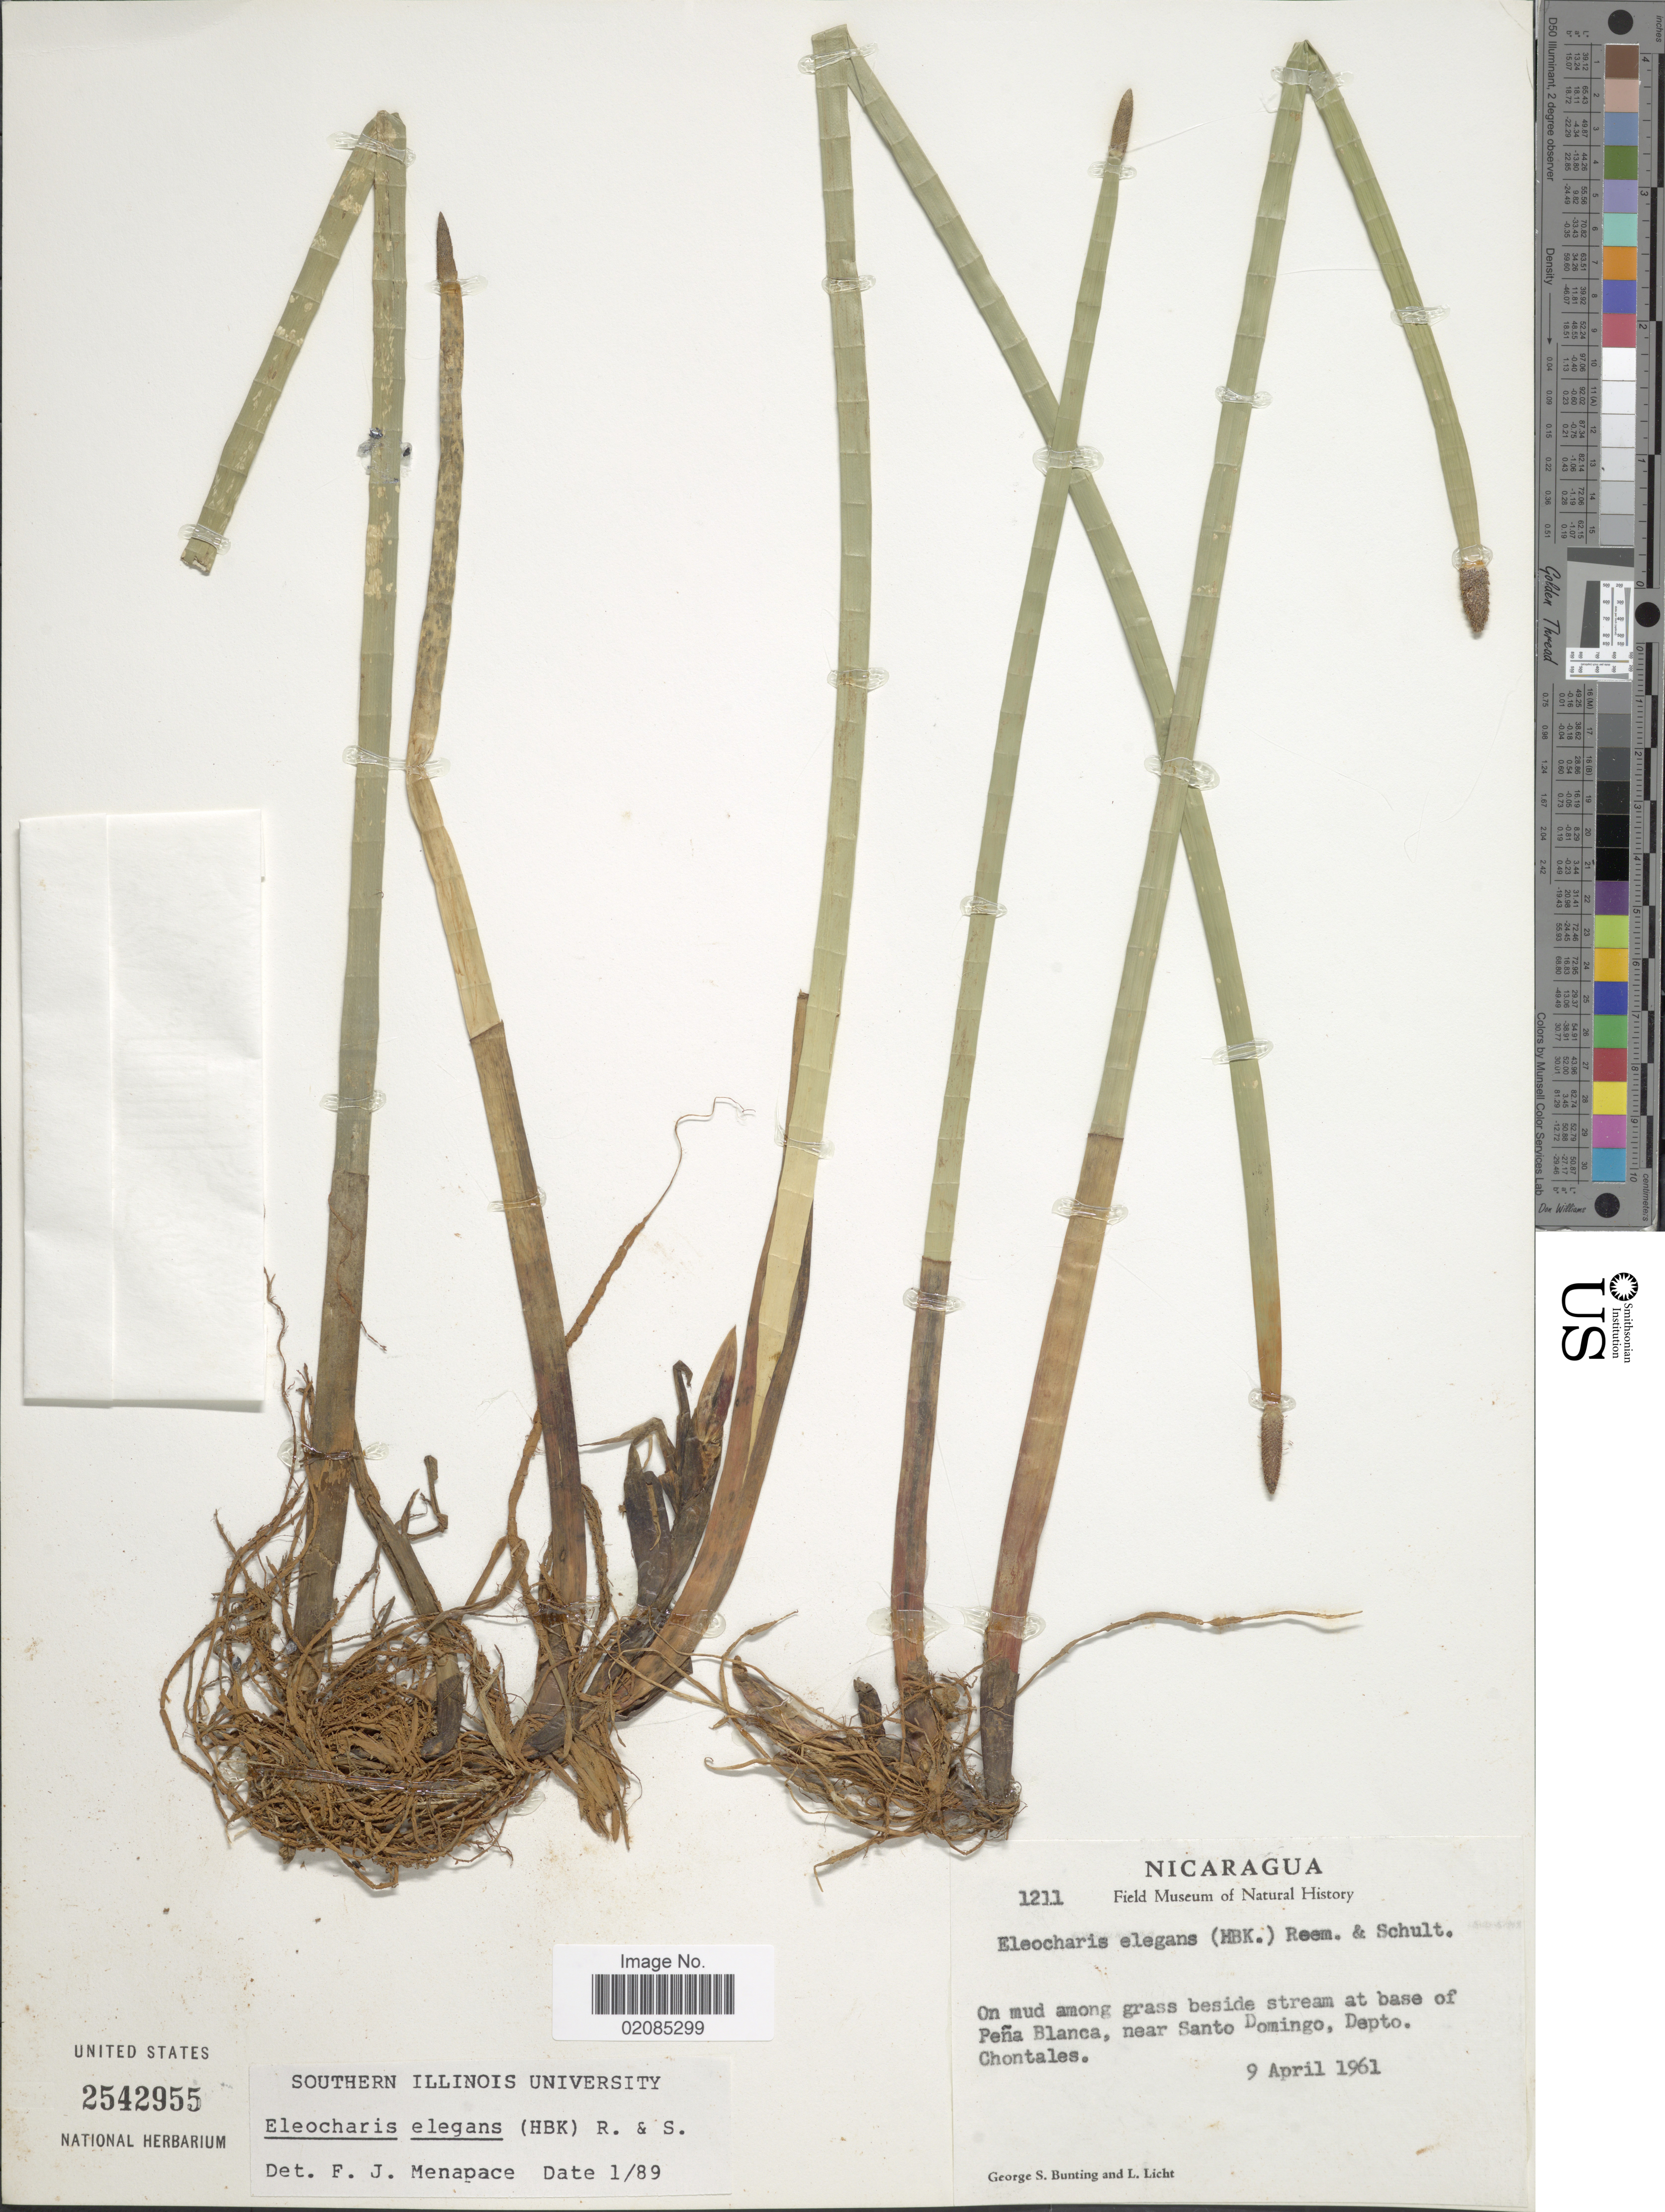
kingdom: Plantae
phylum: Tracheophyta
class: Liliopsida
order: Poales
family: Cyperaceae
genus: Eleocharis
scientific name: Eleocharis elegans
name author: (Kunth) Roem. & Schult.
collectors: G. S. Bunting & L. Licht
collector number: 1211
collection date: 1961-01-09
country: Nicaragua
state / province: Chontales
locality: Stream at base of Pena Blanca, near Santo Domingo, Depto. Chontales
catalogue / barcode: US 2542955